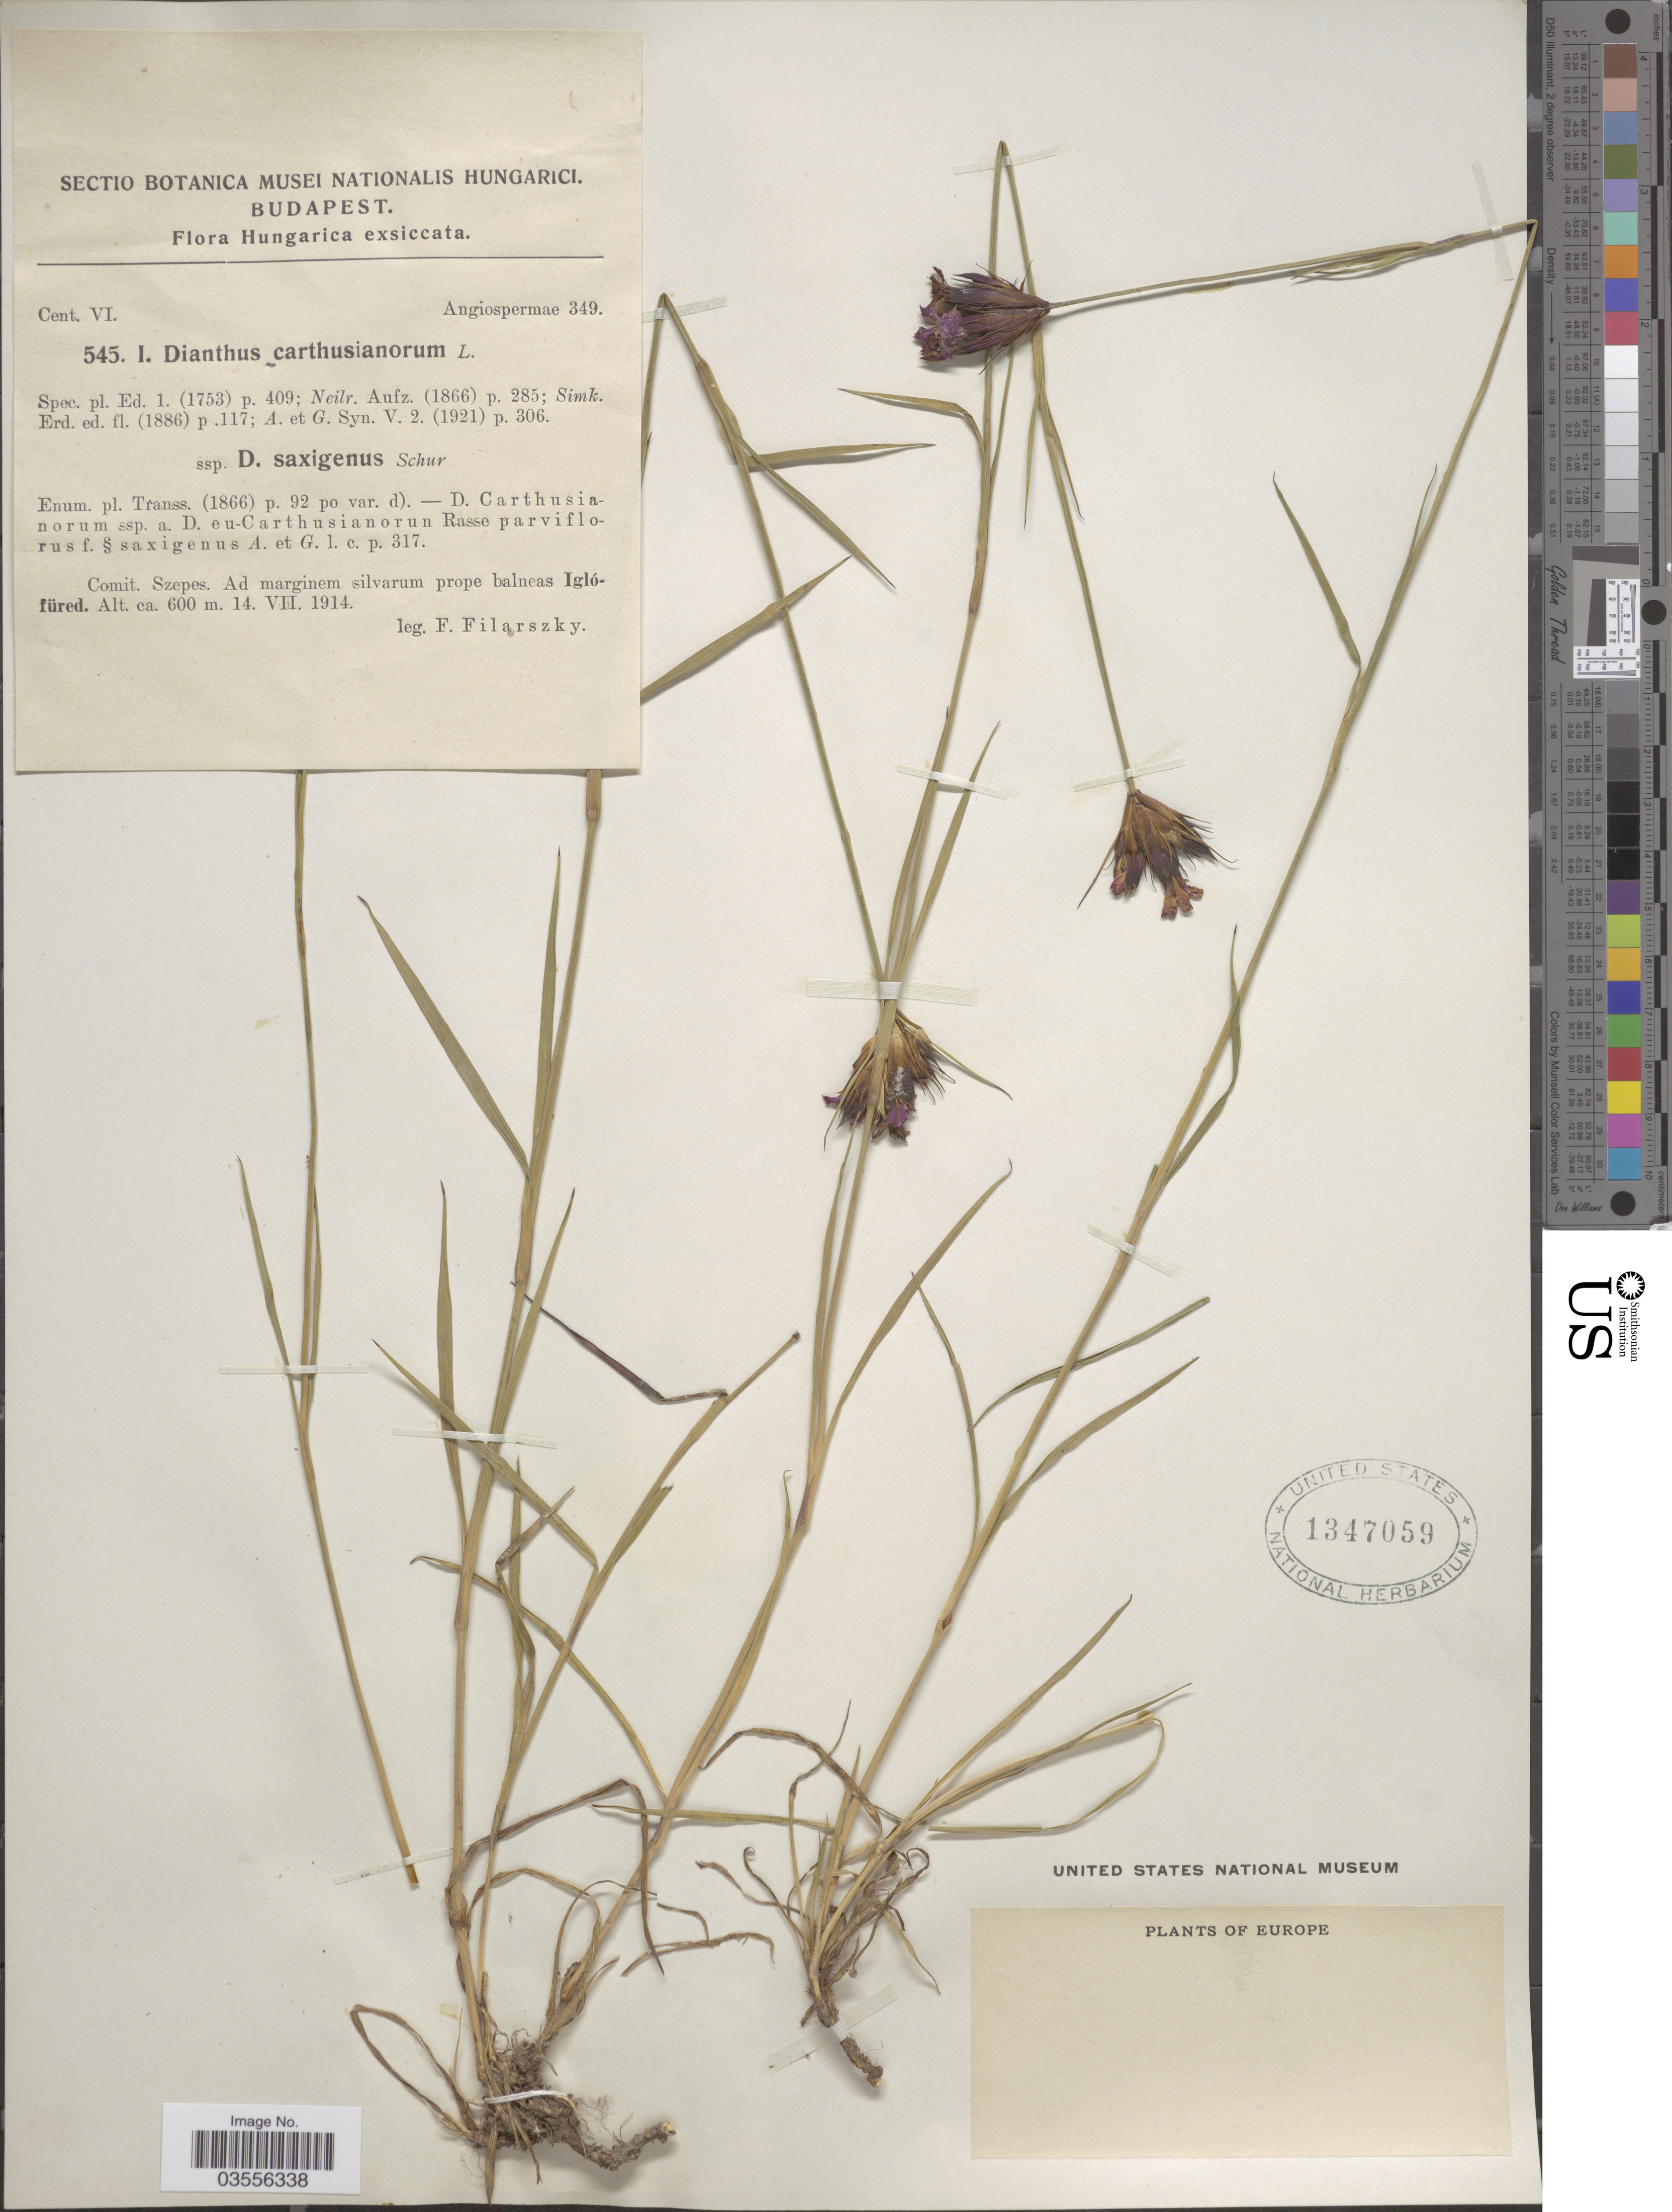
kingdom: Plantae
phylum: Tracheophyta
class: Magnoliopsida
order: Caryophyllales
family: Caryophyllaceae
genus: Dianthus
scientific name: Dianthus carthusianorum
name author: L.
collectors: F. Filarszky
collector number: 545I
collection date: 1914-07-14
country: Hungary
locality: Comit. Szepes. Ad marginem silvarum prope balneas Iglófüred.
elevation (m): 600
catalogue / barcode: US 1347059